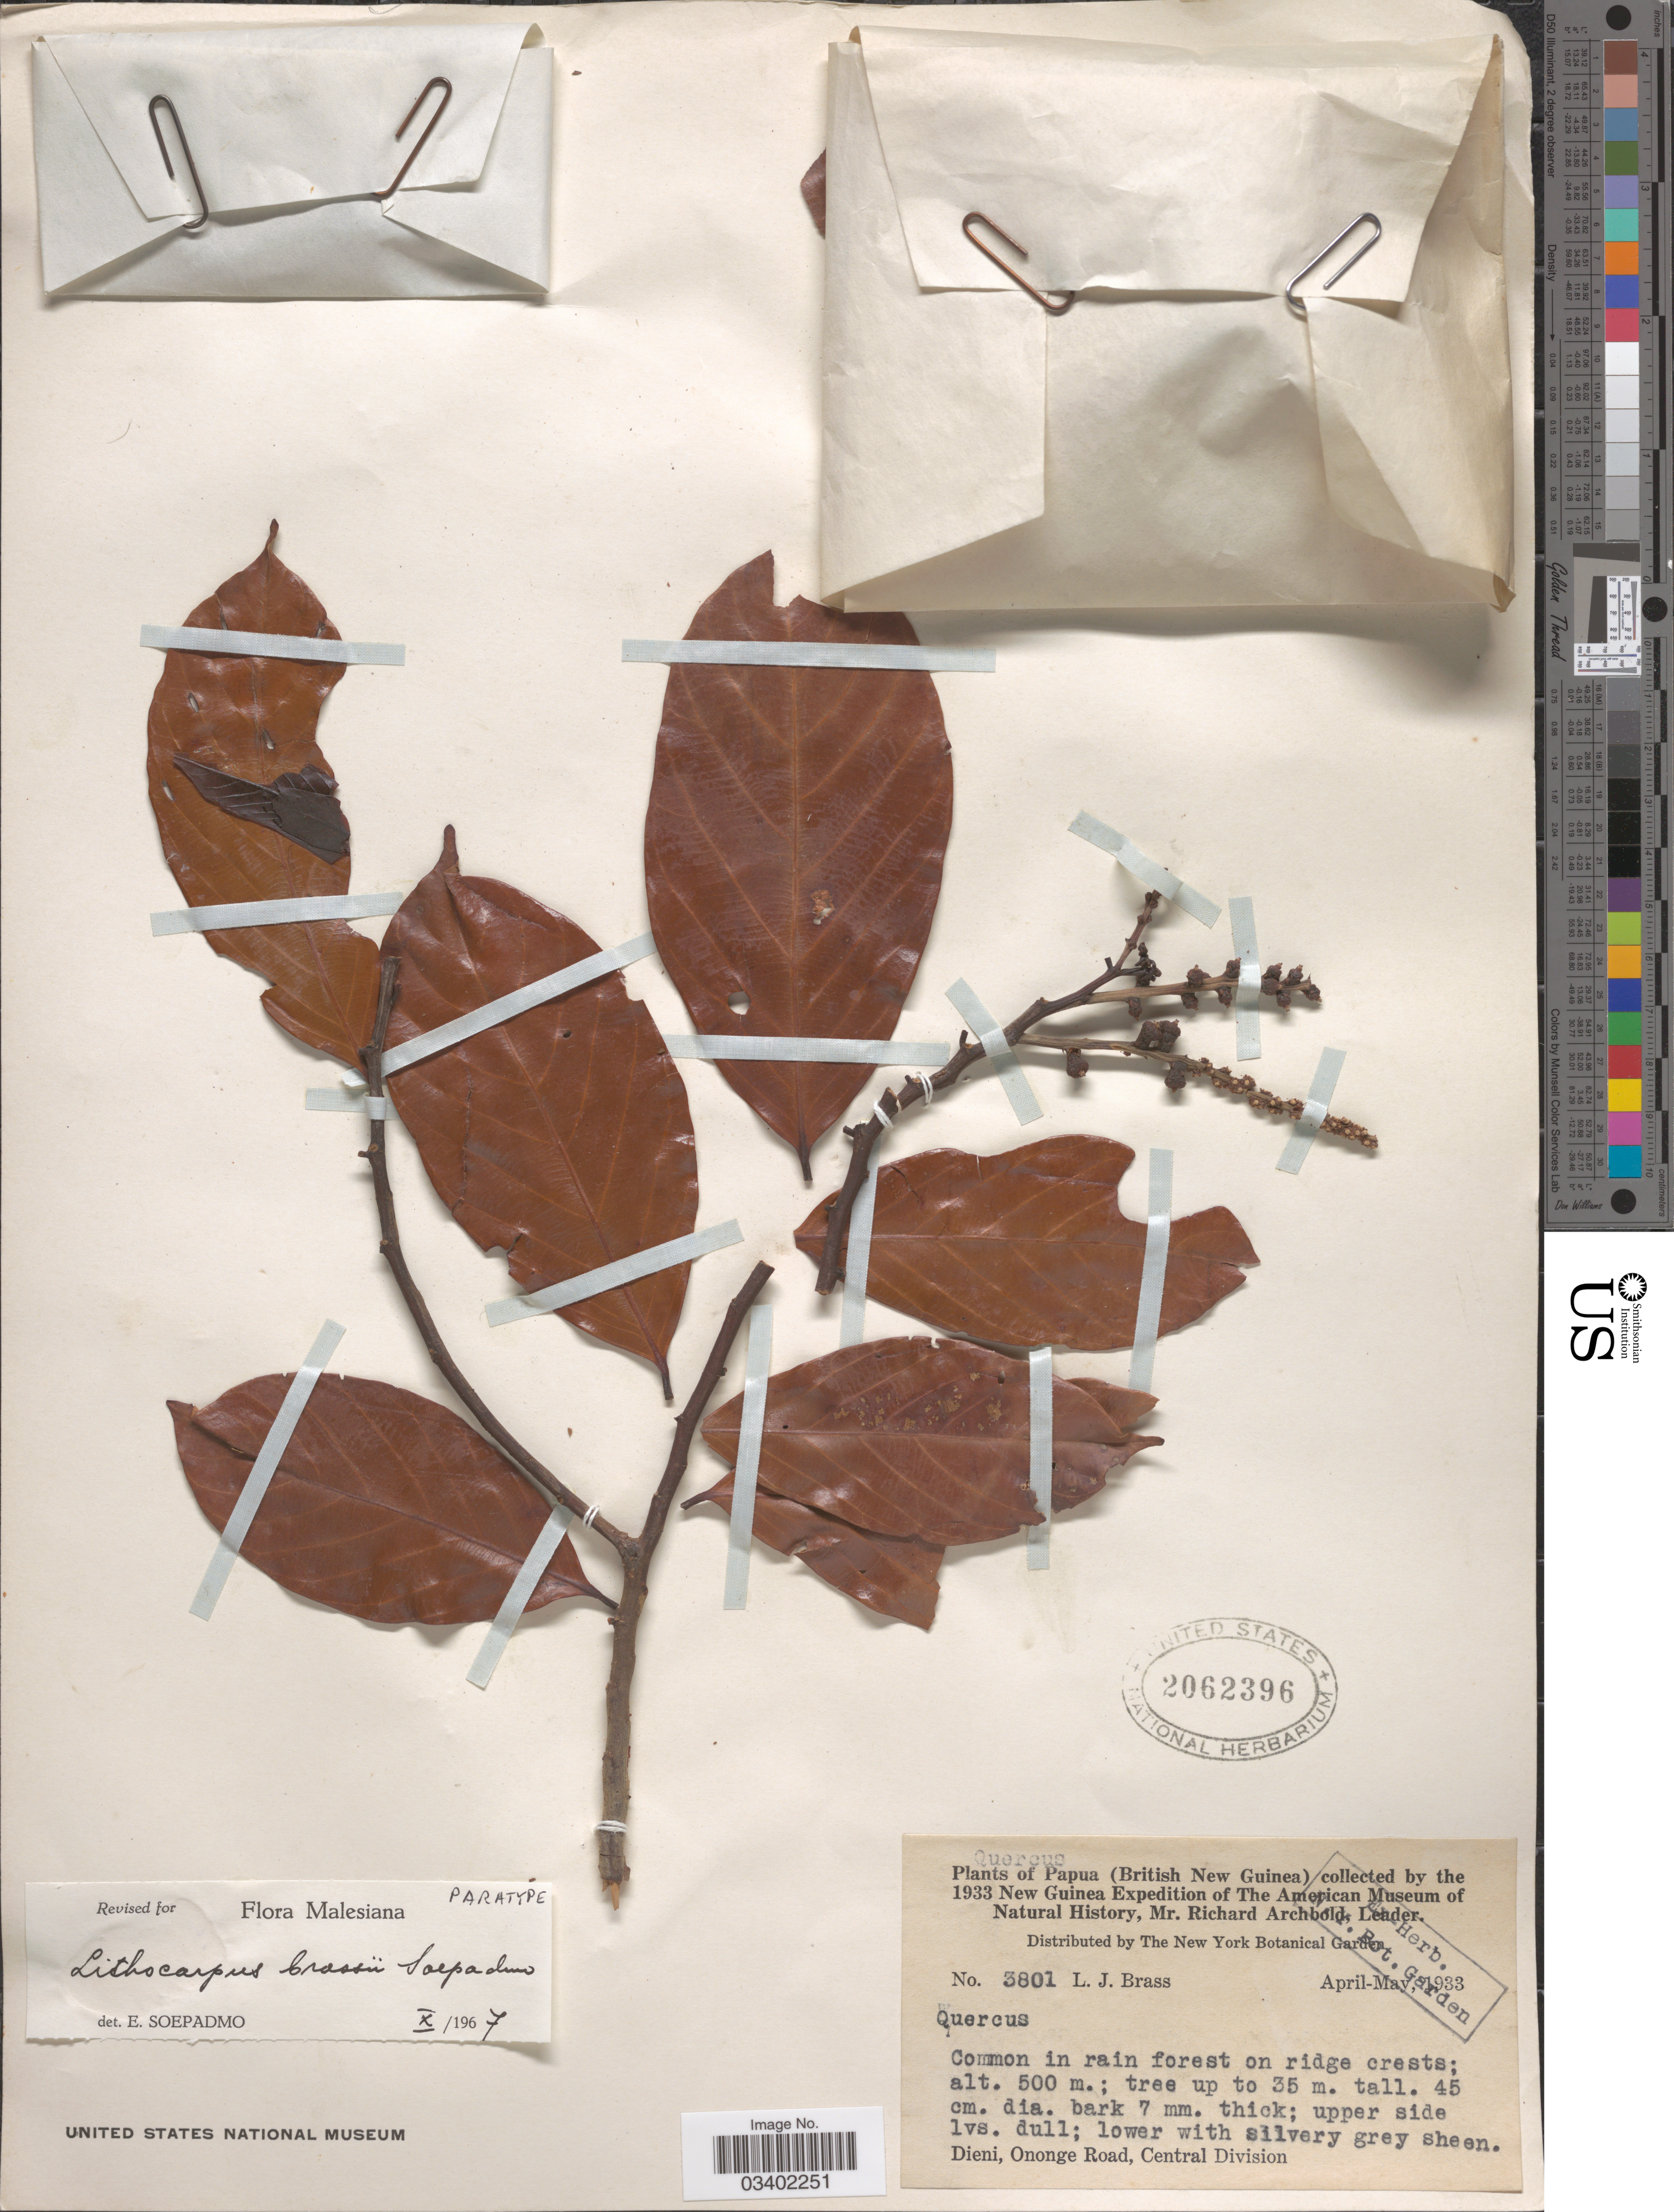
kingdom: Plantae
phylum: Tracheophyta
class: Magnoliopsida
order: Fagales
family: Fagaceae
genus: Lithocarpus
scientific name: Lithocarpus brassii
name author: Soepadmo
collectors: L. J. Brass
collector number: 3801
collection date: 1933-04/1933-05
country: Papua New Guinea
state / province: Central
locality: Papua (British New Guinea). Dieni, Ononge Road, Central Division.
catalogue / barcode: US 2062396